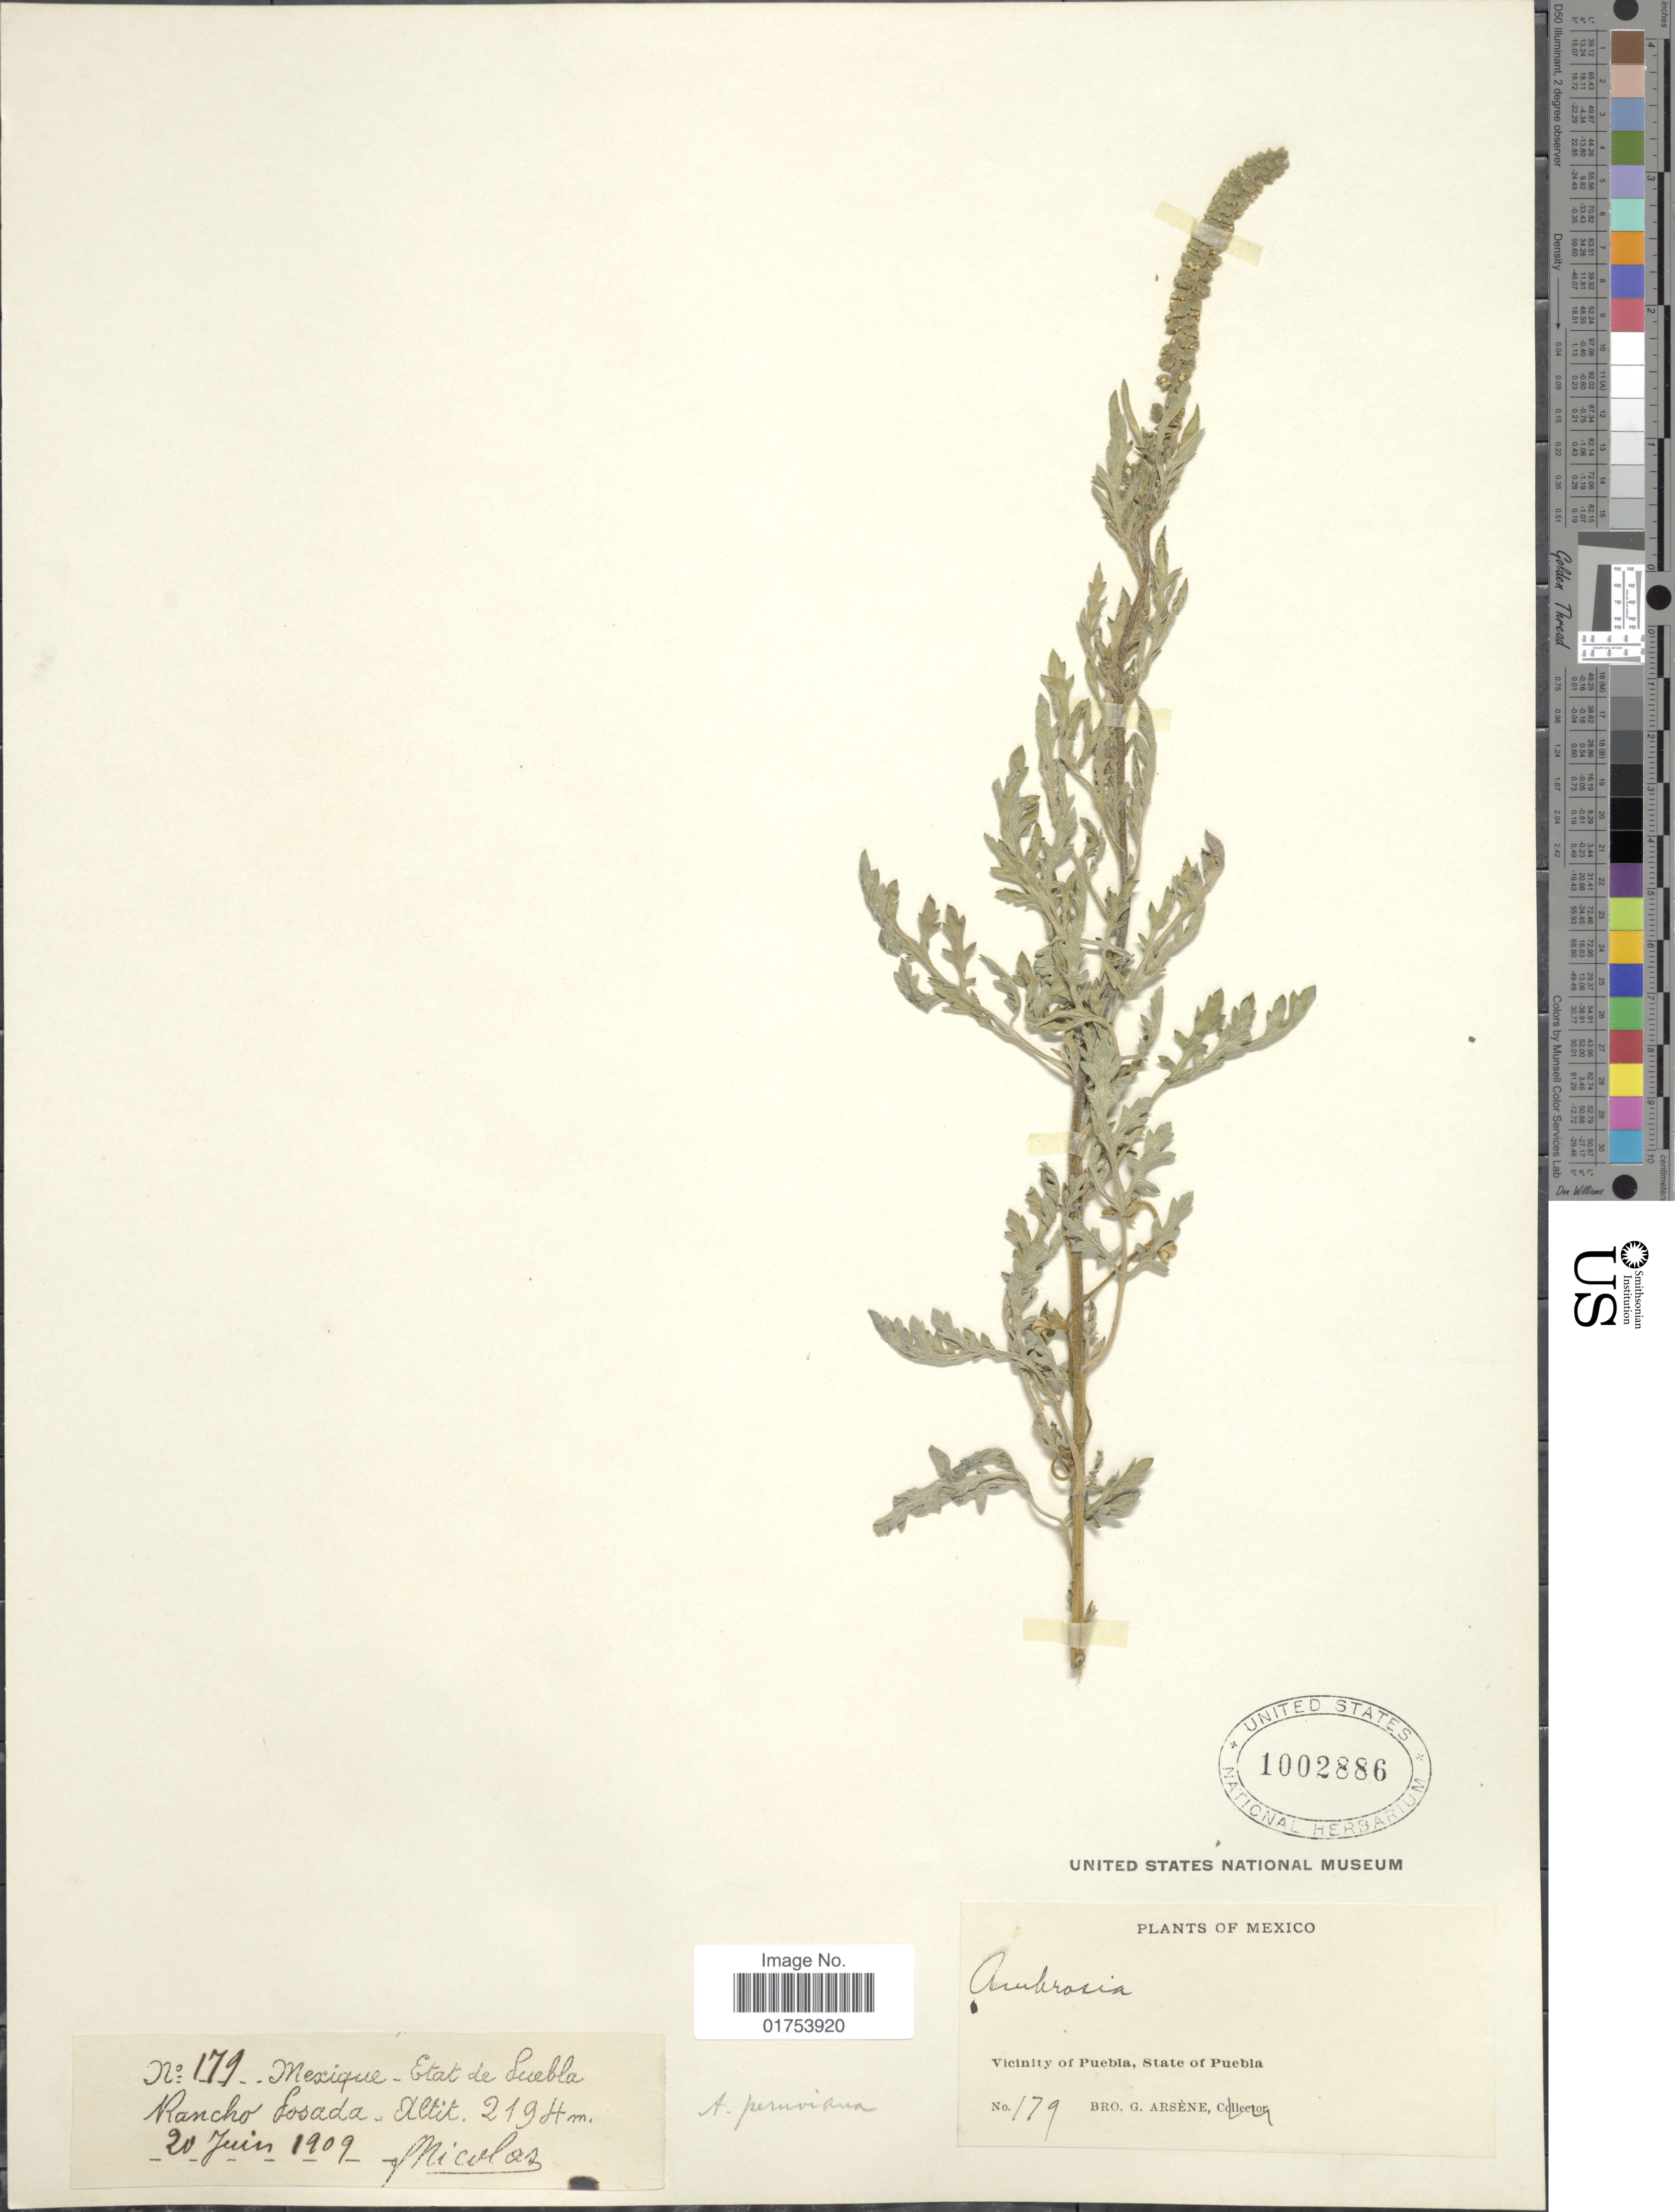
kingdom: Plantae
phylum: Tracheophyta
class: Magnoliopsida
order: Asterales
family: Asteraceae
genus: Ambrosia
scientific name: Ambrosia peruviana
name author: Willd.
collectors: Bro. G. Arsène & F. Nicolas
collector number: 179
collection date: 1909-06-20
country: Mexico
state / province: Puebla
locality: Rancho Posada - Vicinity of Puebla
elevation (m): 2194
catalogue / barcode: US 1002886